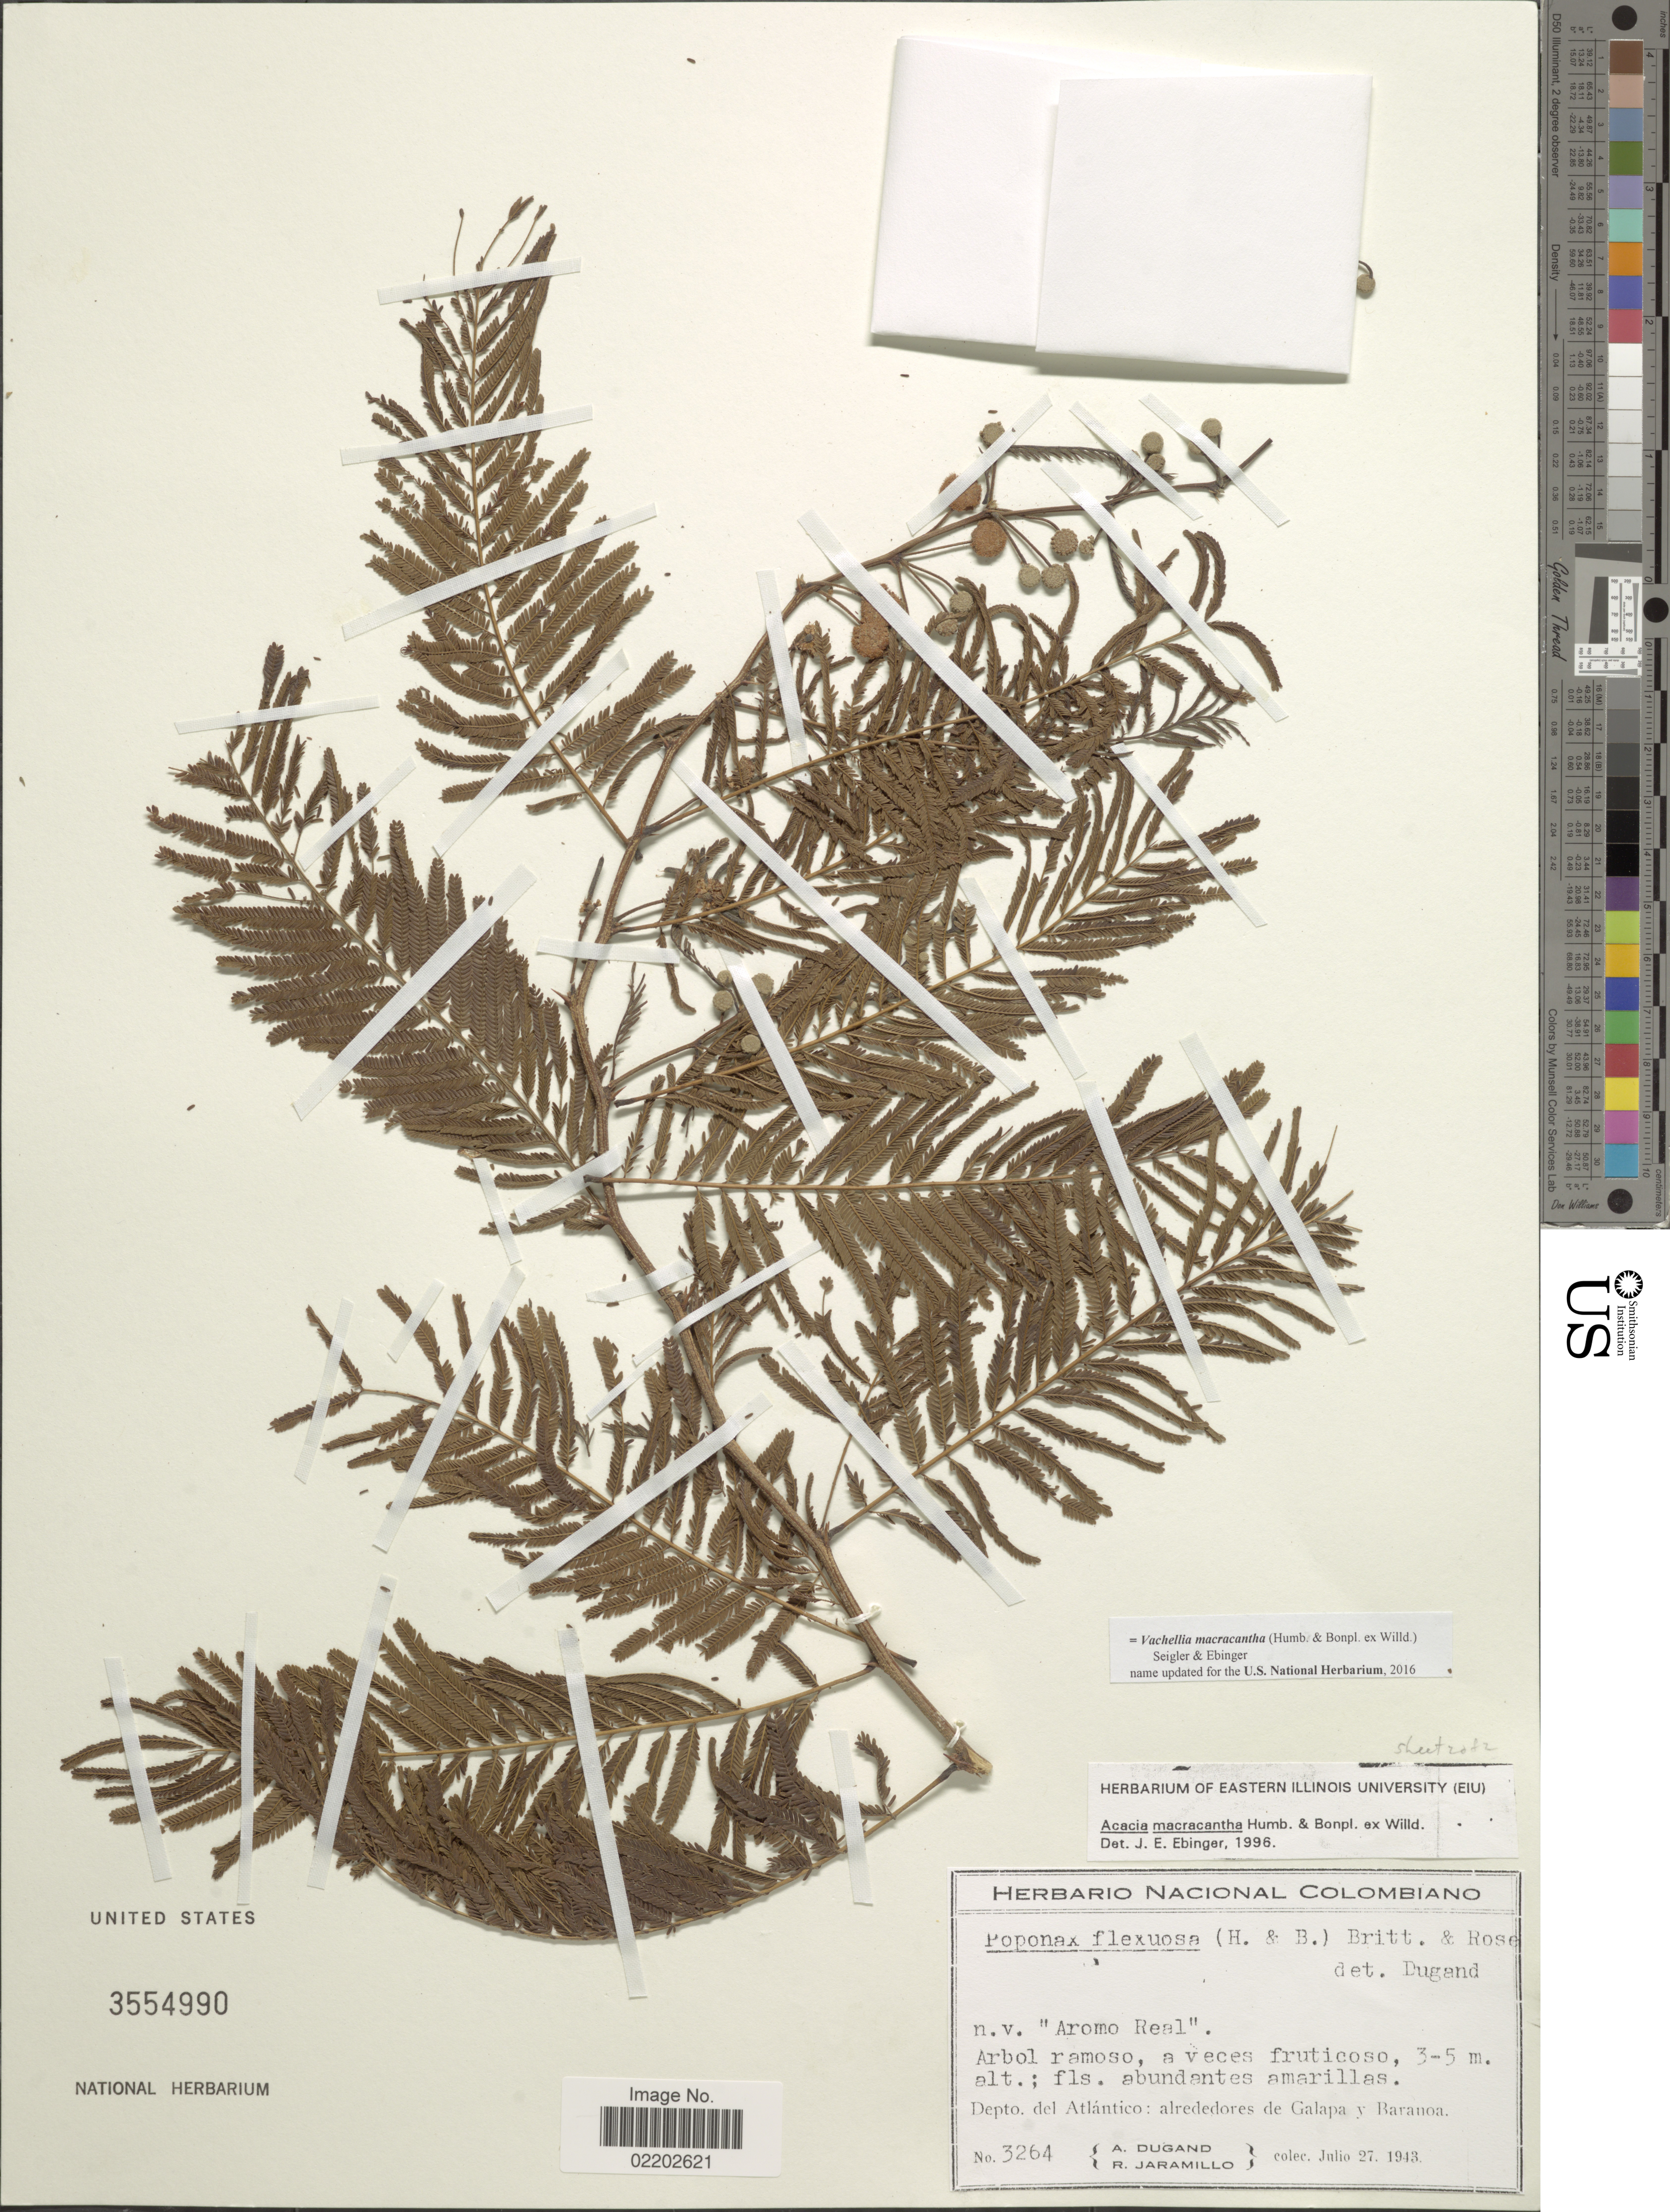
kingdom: Plantae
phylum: Tracheophyta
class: Magnoliopsida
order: Fabales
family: Fabaceae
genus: Vachellia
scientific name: Vachellia macracantha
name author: (Humb. & Bonpl. ex Willd.) Seigler & Ebinger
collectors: A. Dugand & R. Jaramillo M.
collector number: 3264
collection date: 1943-07-27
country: Colombia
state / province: Atlántico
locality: Depto. del Atlantico: alrededores de Galapa y Baranoa.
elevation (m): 3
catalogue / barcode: US 3554990